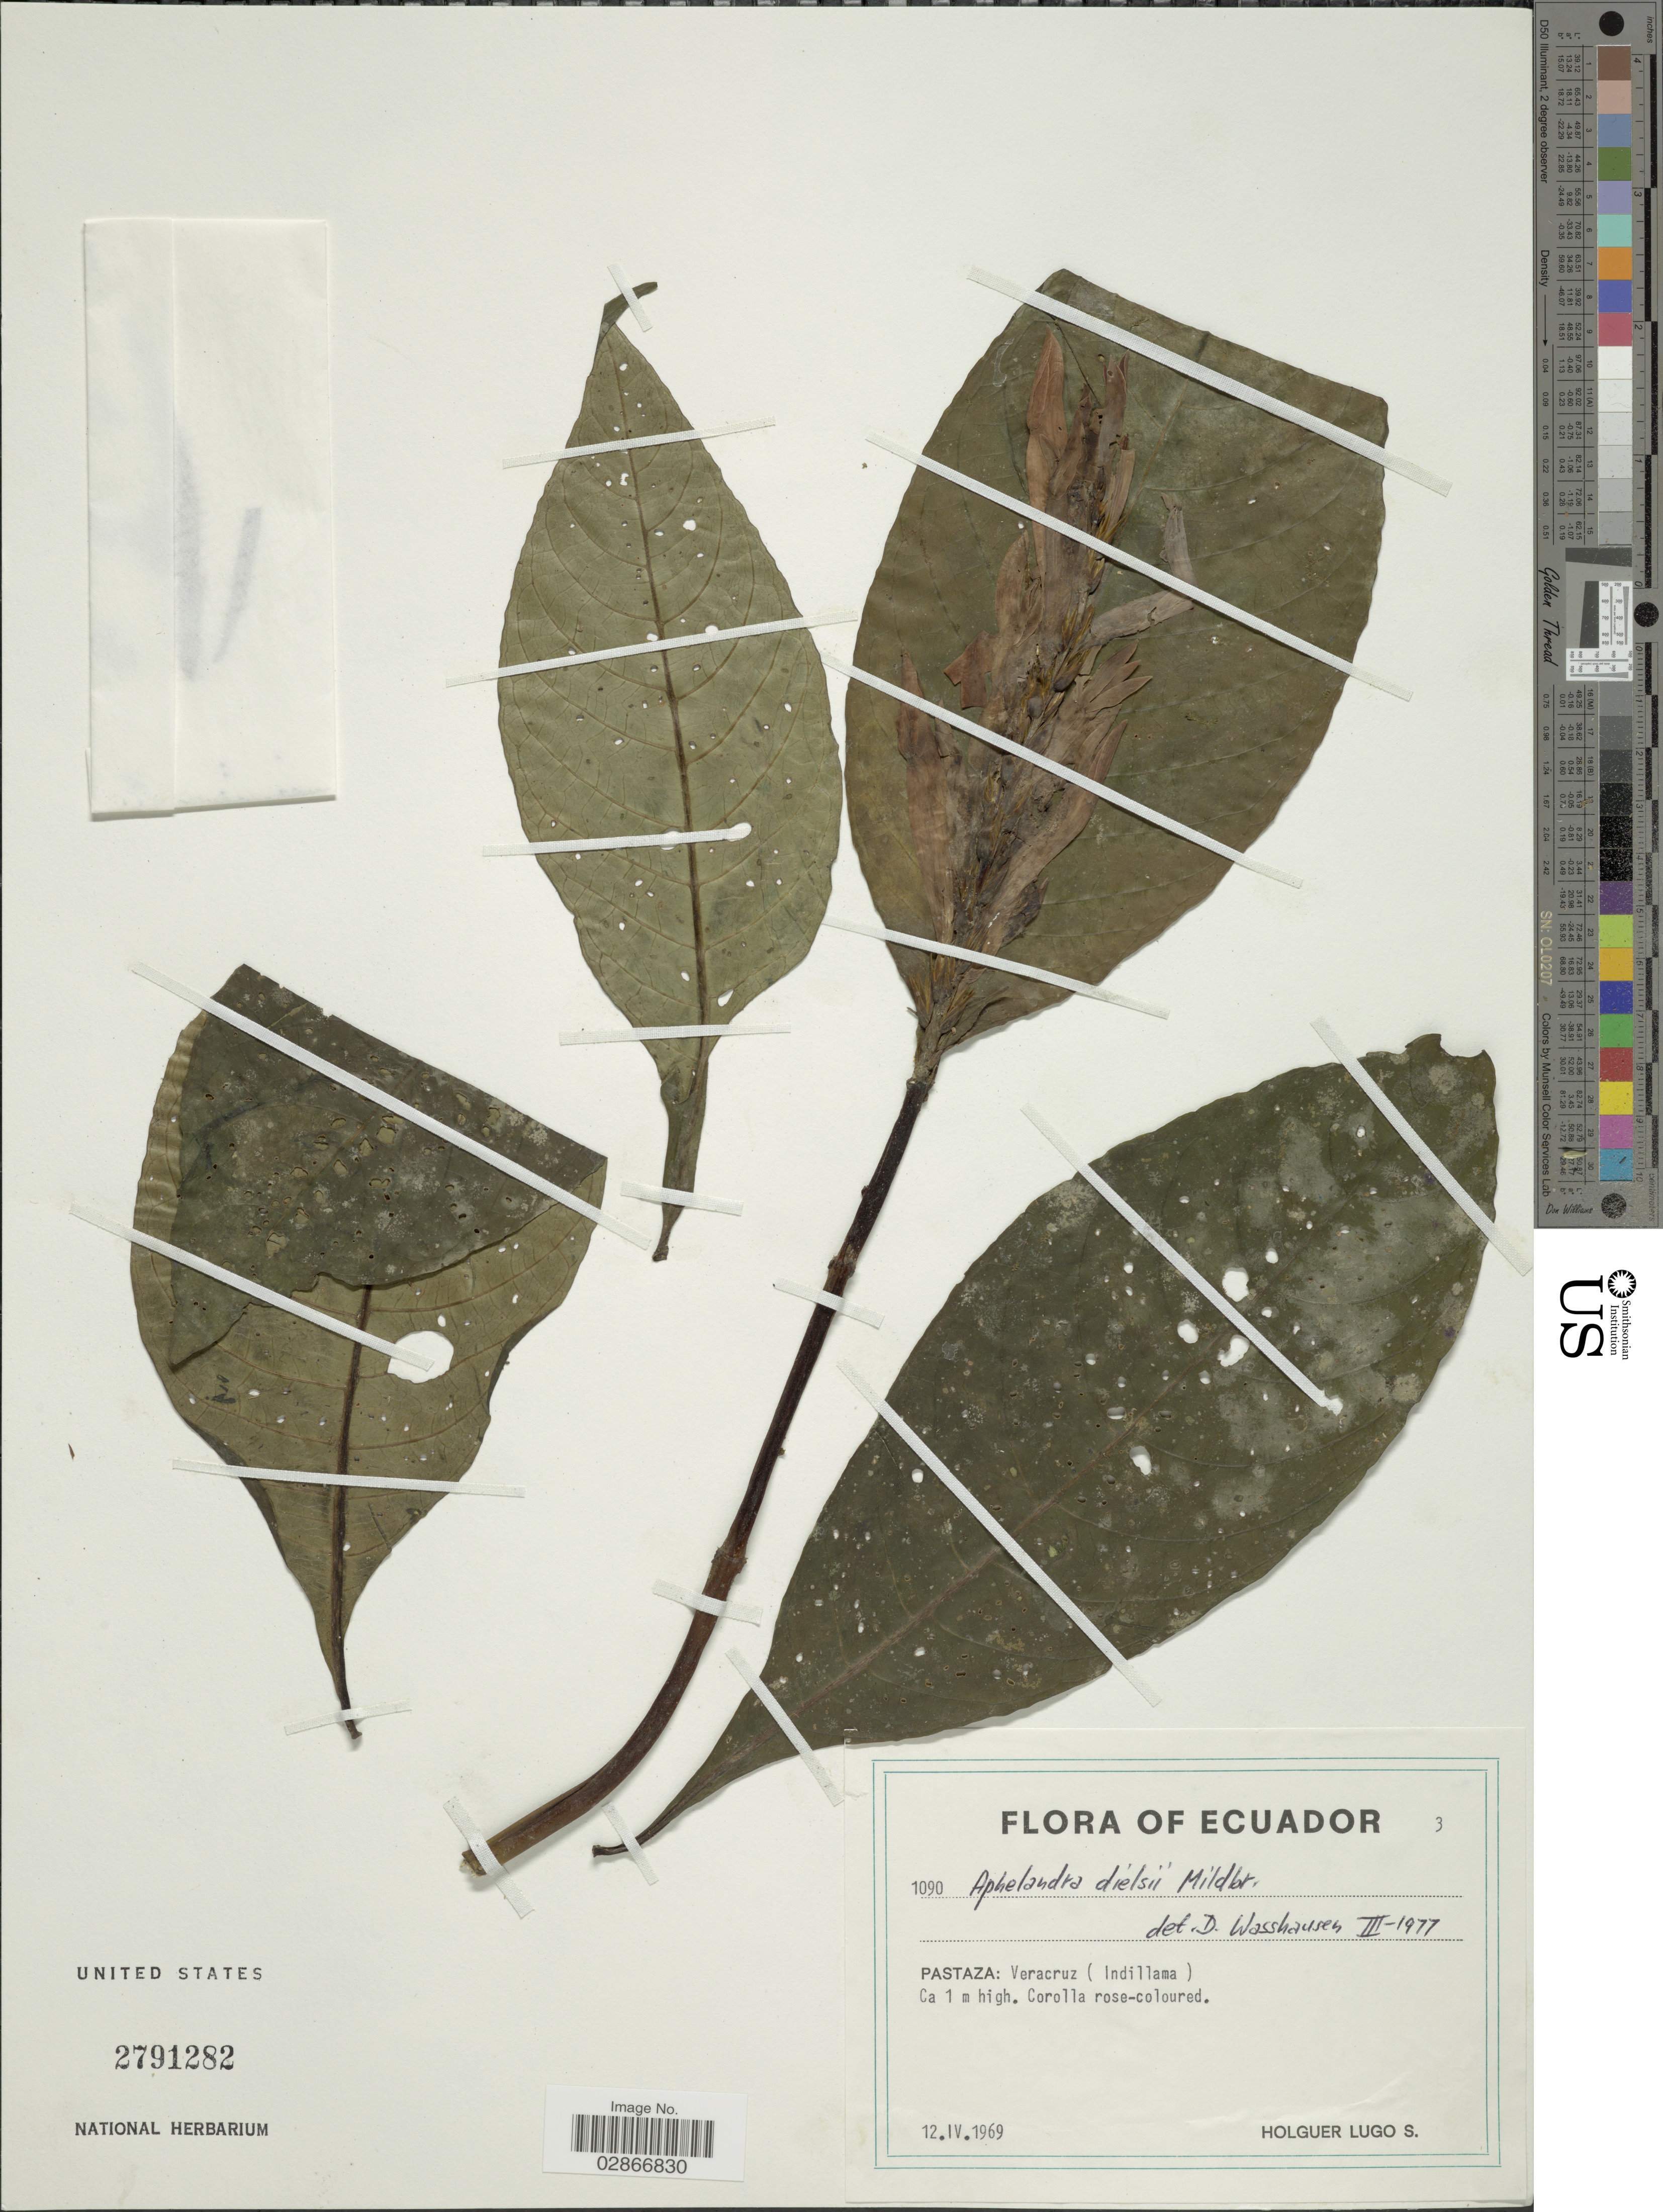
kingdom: Plantae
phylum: Tracheophyta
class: Magnoliopsida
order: Lamiales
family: Acanthaceae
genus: Aphelandra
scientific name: Aphelandra dielsii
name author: Mildbr.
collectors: H. Lugo S.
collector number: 1090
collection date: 1969-04-12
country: Ecuador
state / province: Pastaza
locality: Veracruz (Indillama).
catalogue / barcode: US 2791282